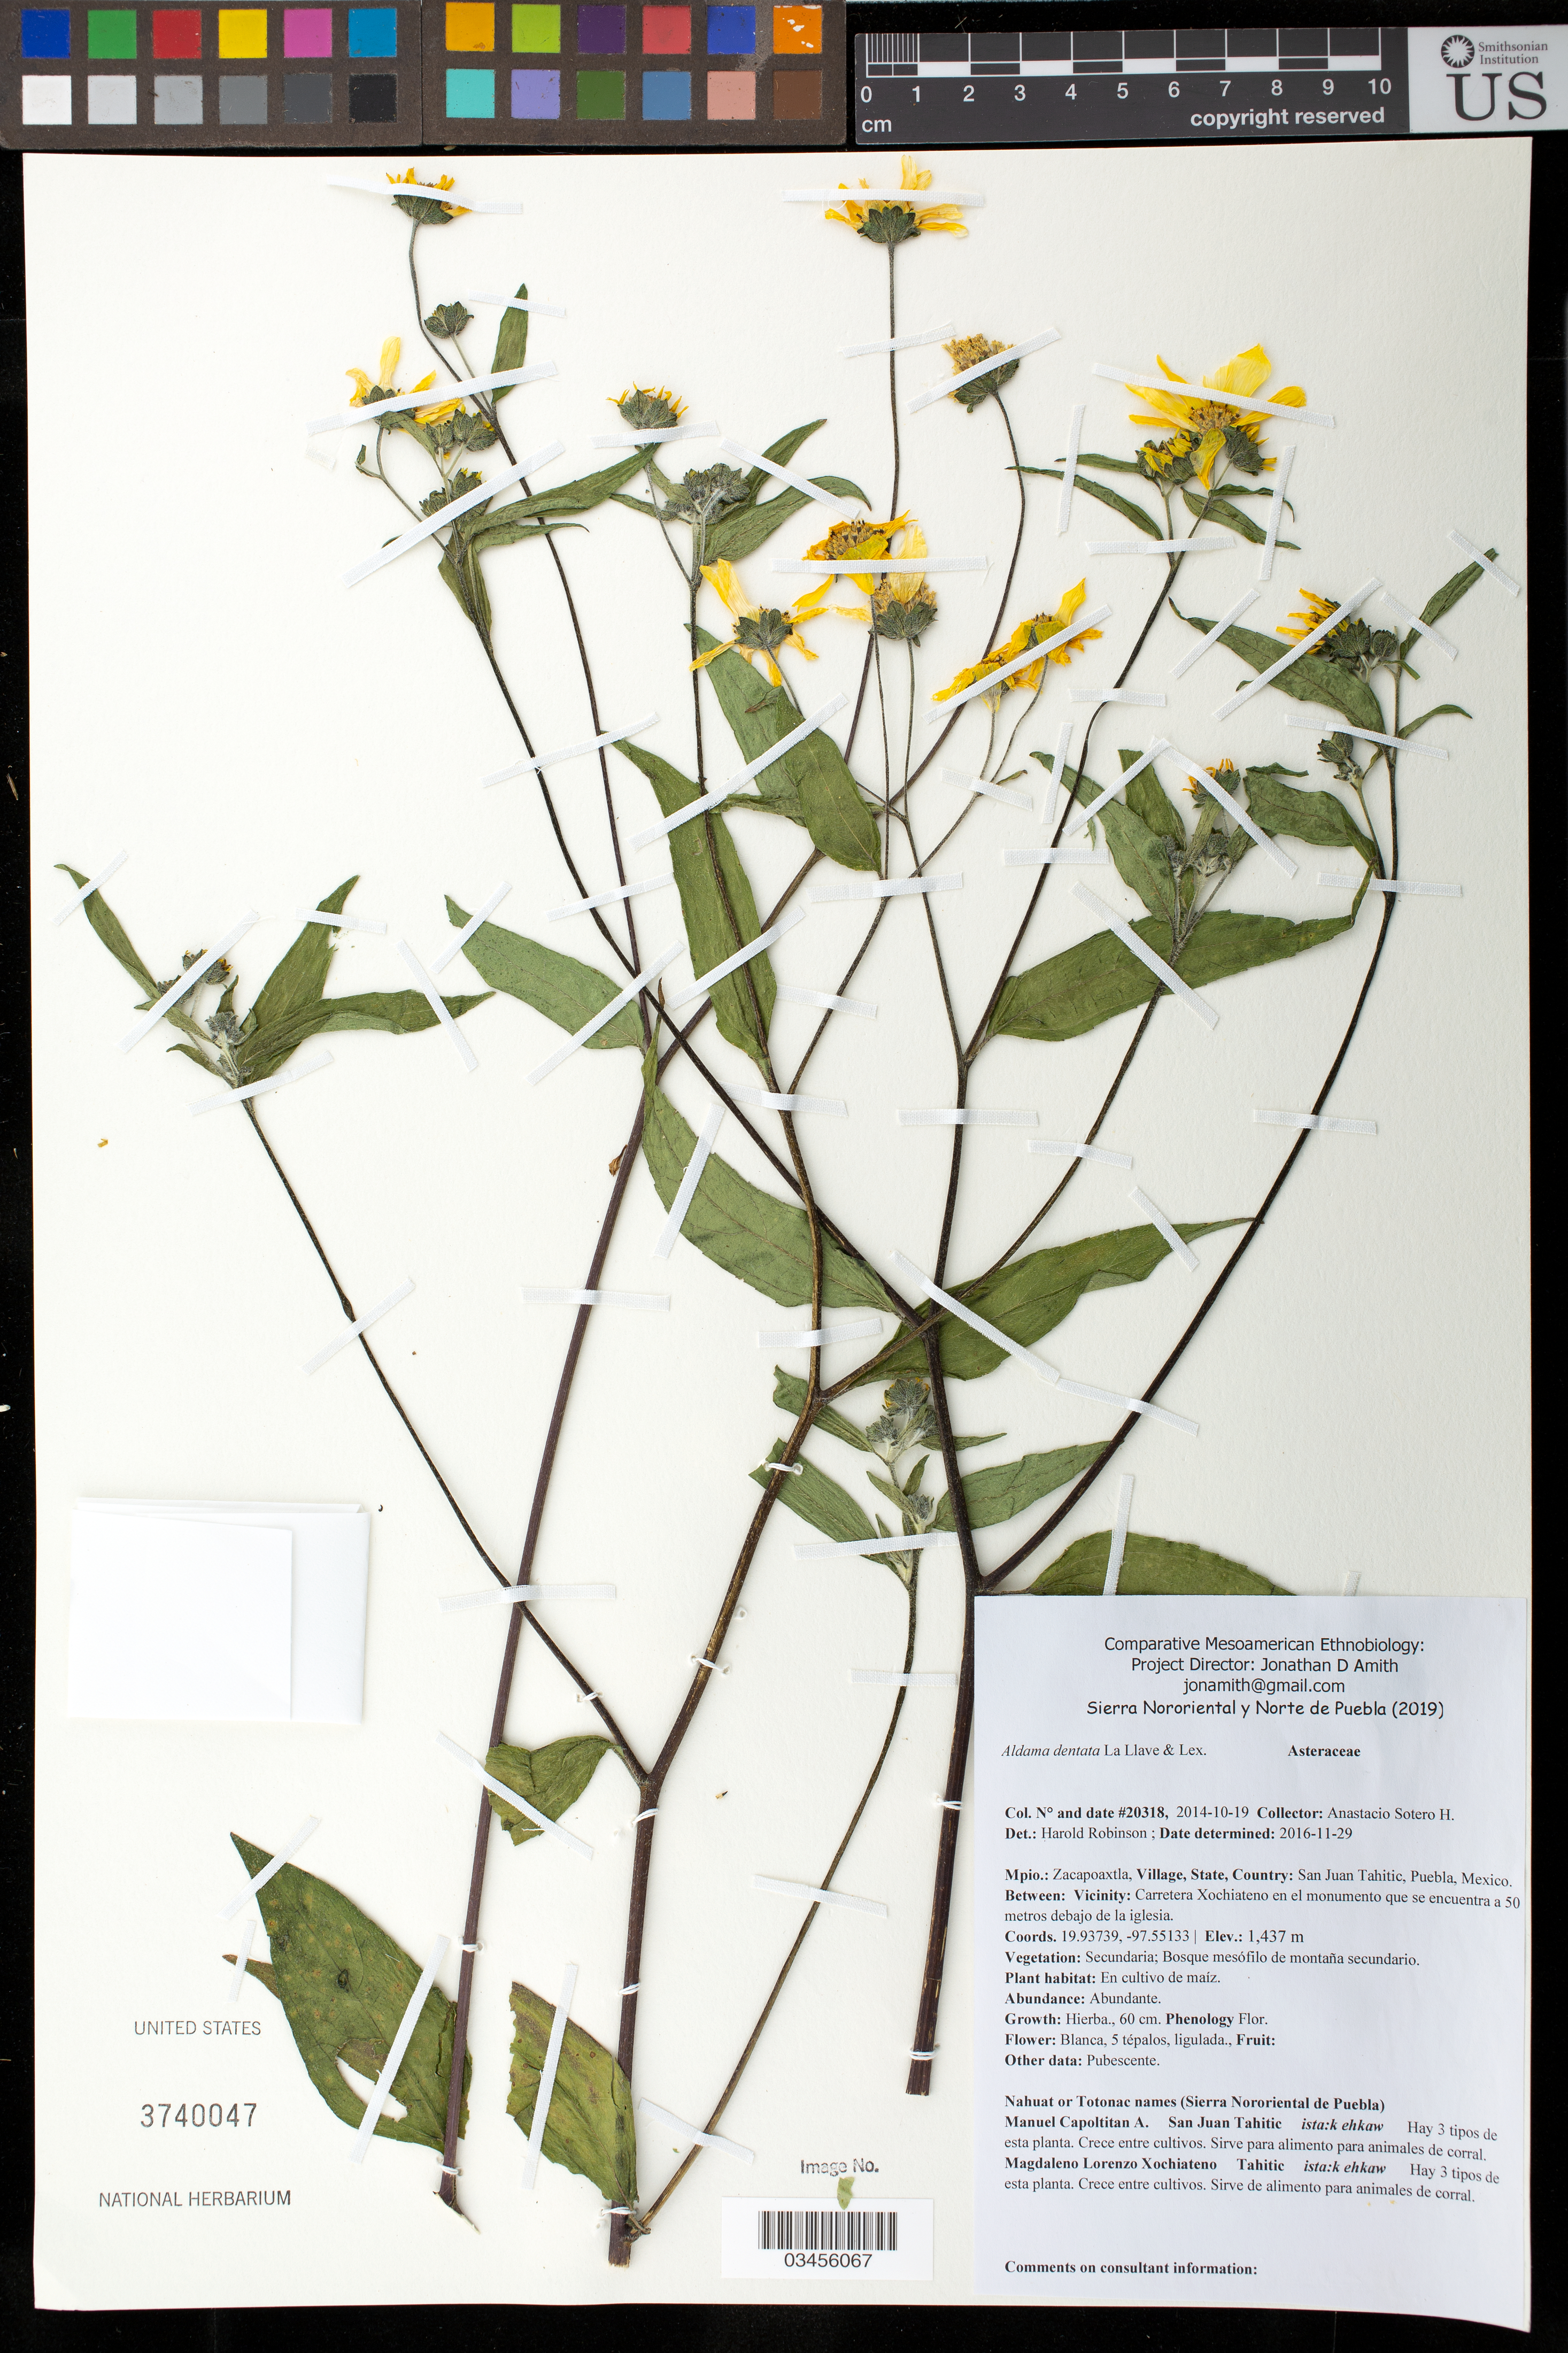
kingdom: Plantae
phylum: Tracheophyta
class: Magnoliopsida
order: Asterales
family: Asteraceae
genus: Aldama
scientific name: Aldama dentata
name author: La Llave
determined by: Robinson, Harold E., (US)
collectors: Canek Ledesma C. & A. Sotero H.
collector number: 20318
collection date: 2014-10-19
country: México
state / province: Puebla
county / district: Zacapoaxtla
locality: PUEBLO: San Juan Tahitic; LOCALIDAD EXACTA: Carretera Xochiateno en el monumento que se encuentra a 50 metros debajo de la iglesia.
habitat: Bosque mesófilo de montaña secundario; en cultivo de maíz.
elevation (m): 1437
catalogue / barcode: US 3740047